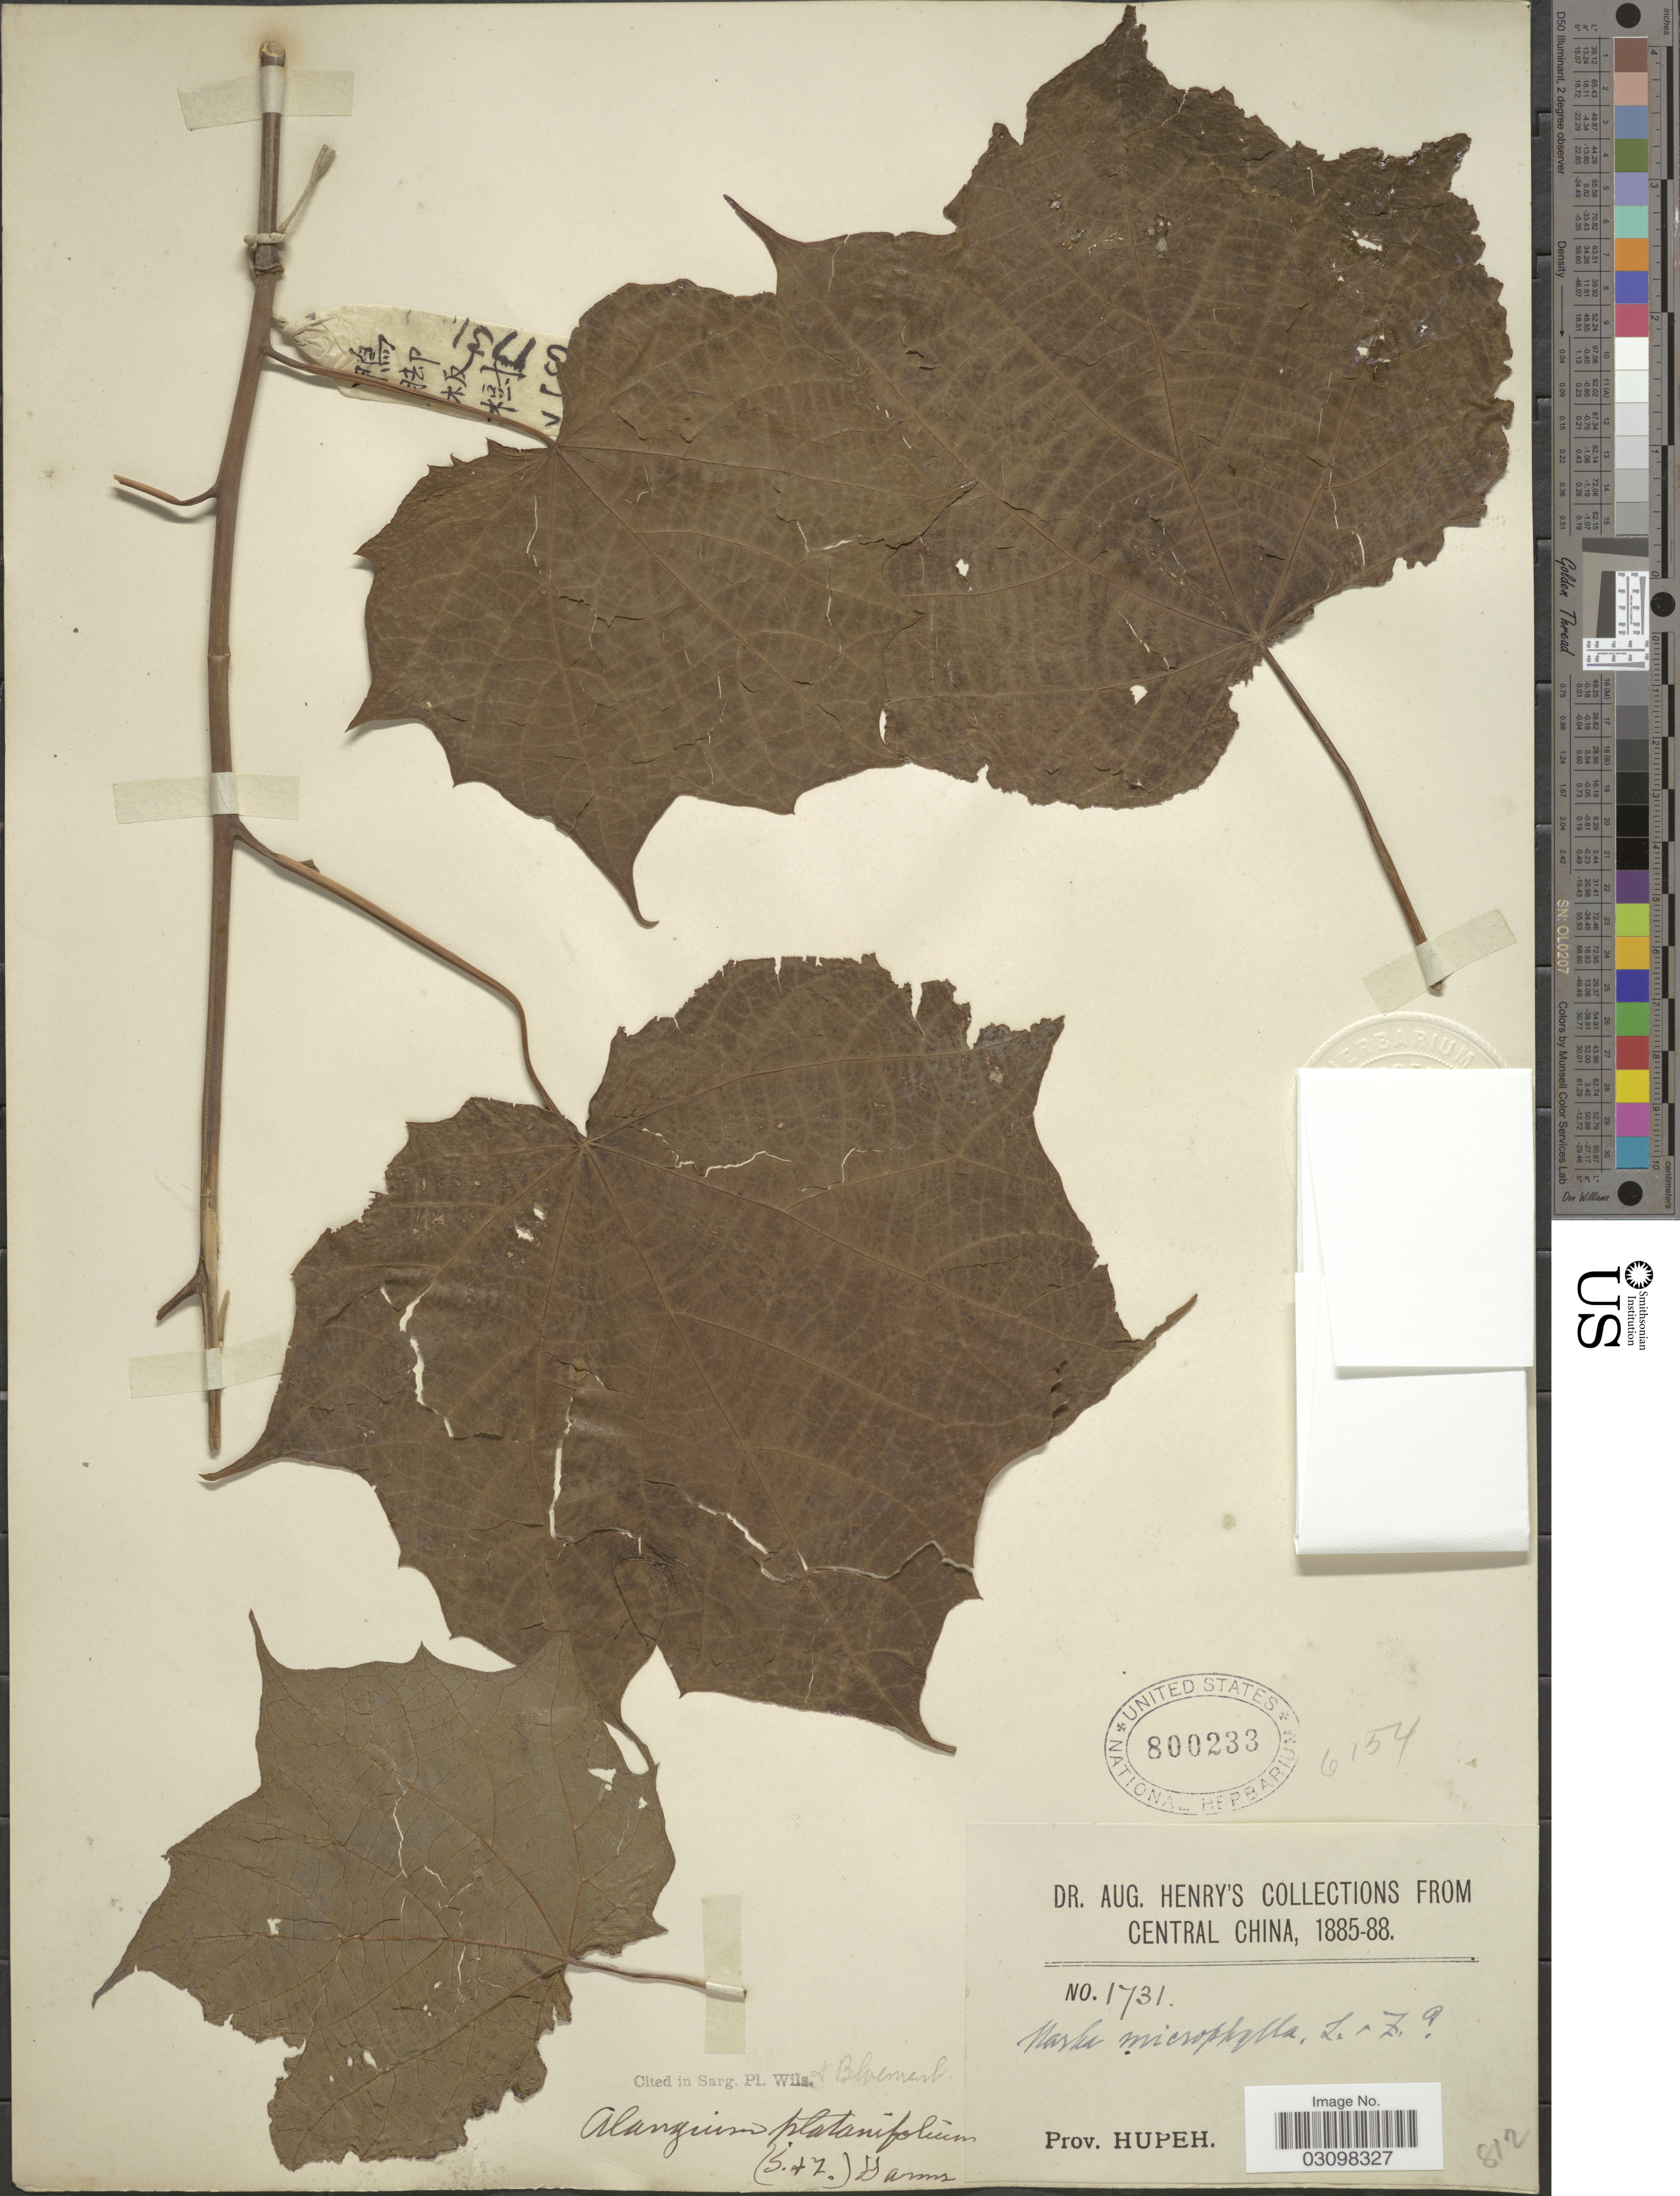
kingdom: Plantae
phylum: Tracheophyta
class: Magnoliopsida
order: Cornales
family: Cornaceae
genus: Alangium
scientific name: Alangium platanifolium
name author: (Siebold & Zucc.) Harms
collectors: A. Henry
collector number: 1731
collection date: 1885/1888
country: China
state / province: Hubei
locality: Prov. Hupeh. Central China.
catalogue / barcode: US 800233